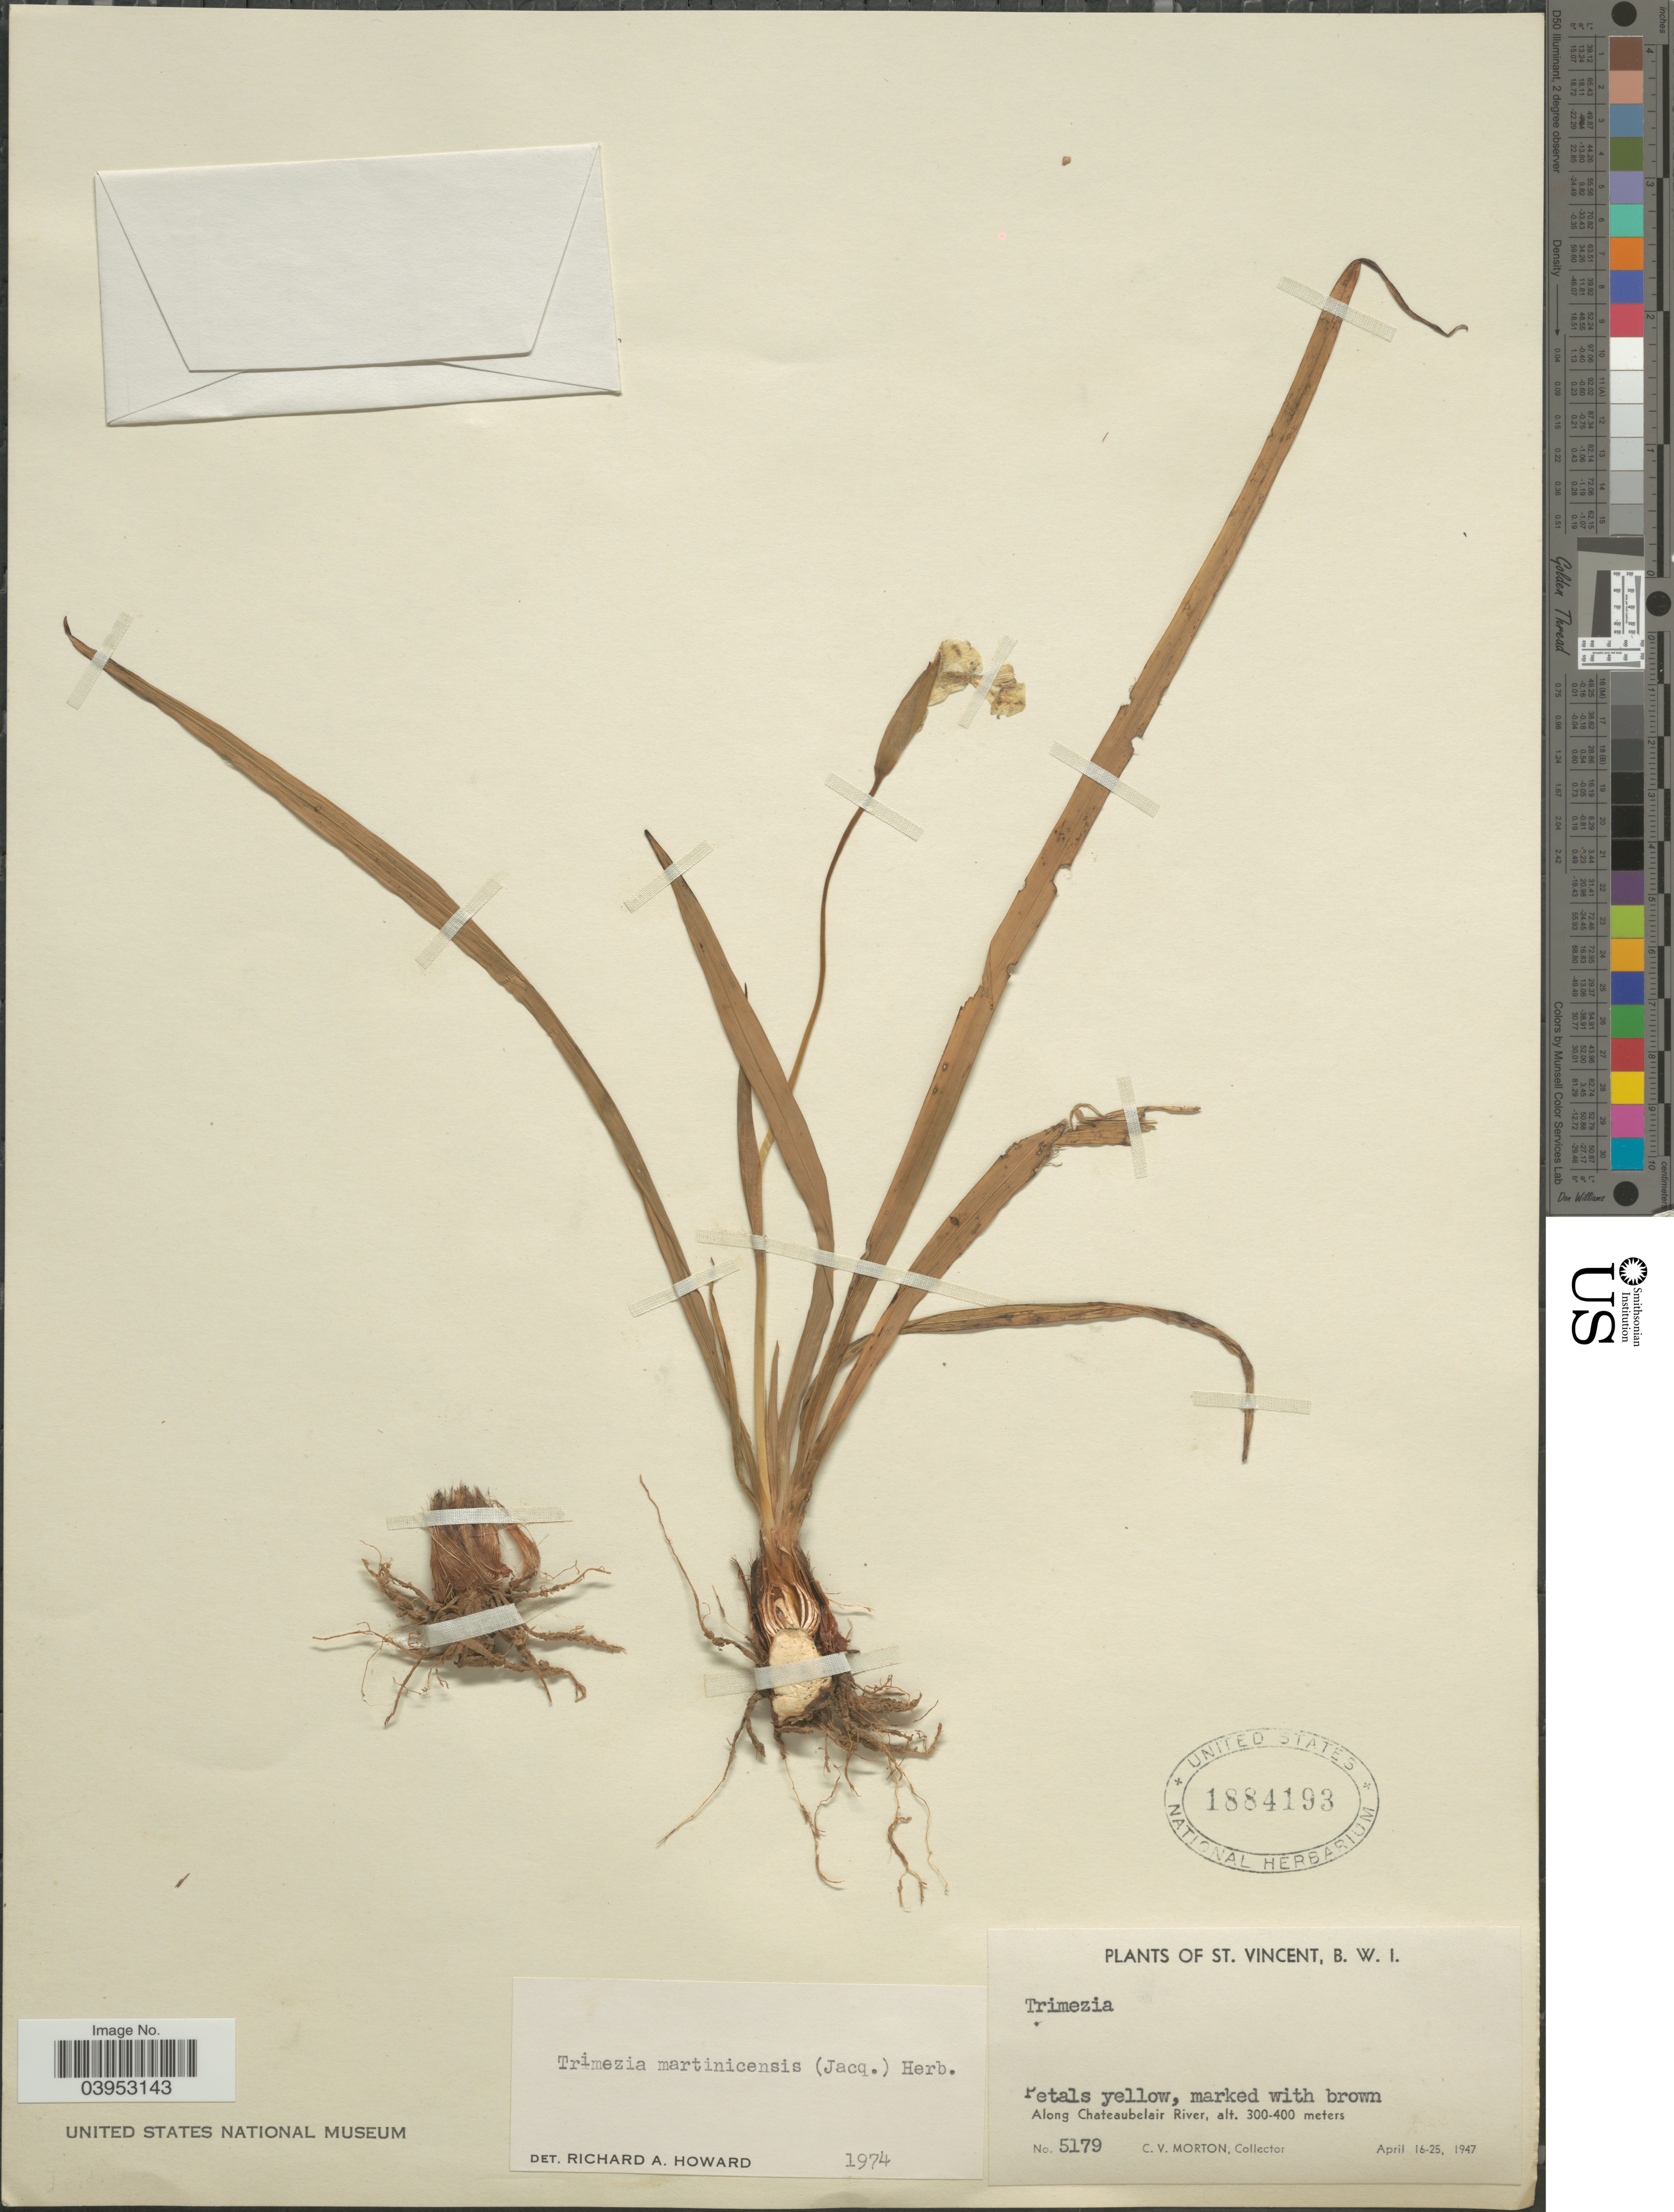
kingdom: Plantae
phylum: Tracheophyta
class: Liliopsida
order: Asparagales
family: Iridaceae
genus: Trimezia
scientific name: Trimezia martinicensis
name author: (Jacq.) Herb.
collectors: C. V. Morton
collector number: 5179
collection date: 1947-04-16/1947-04-25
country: St. Vincent - Grenadines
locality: St. Vincent, B. W. I. Along Chateaubelair River.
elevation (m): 300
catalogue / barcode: US 1884193